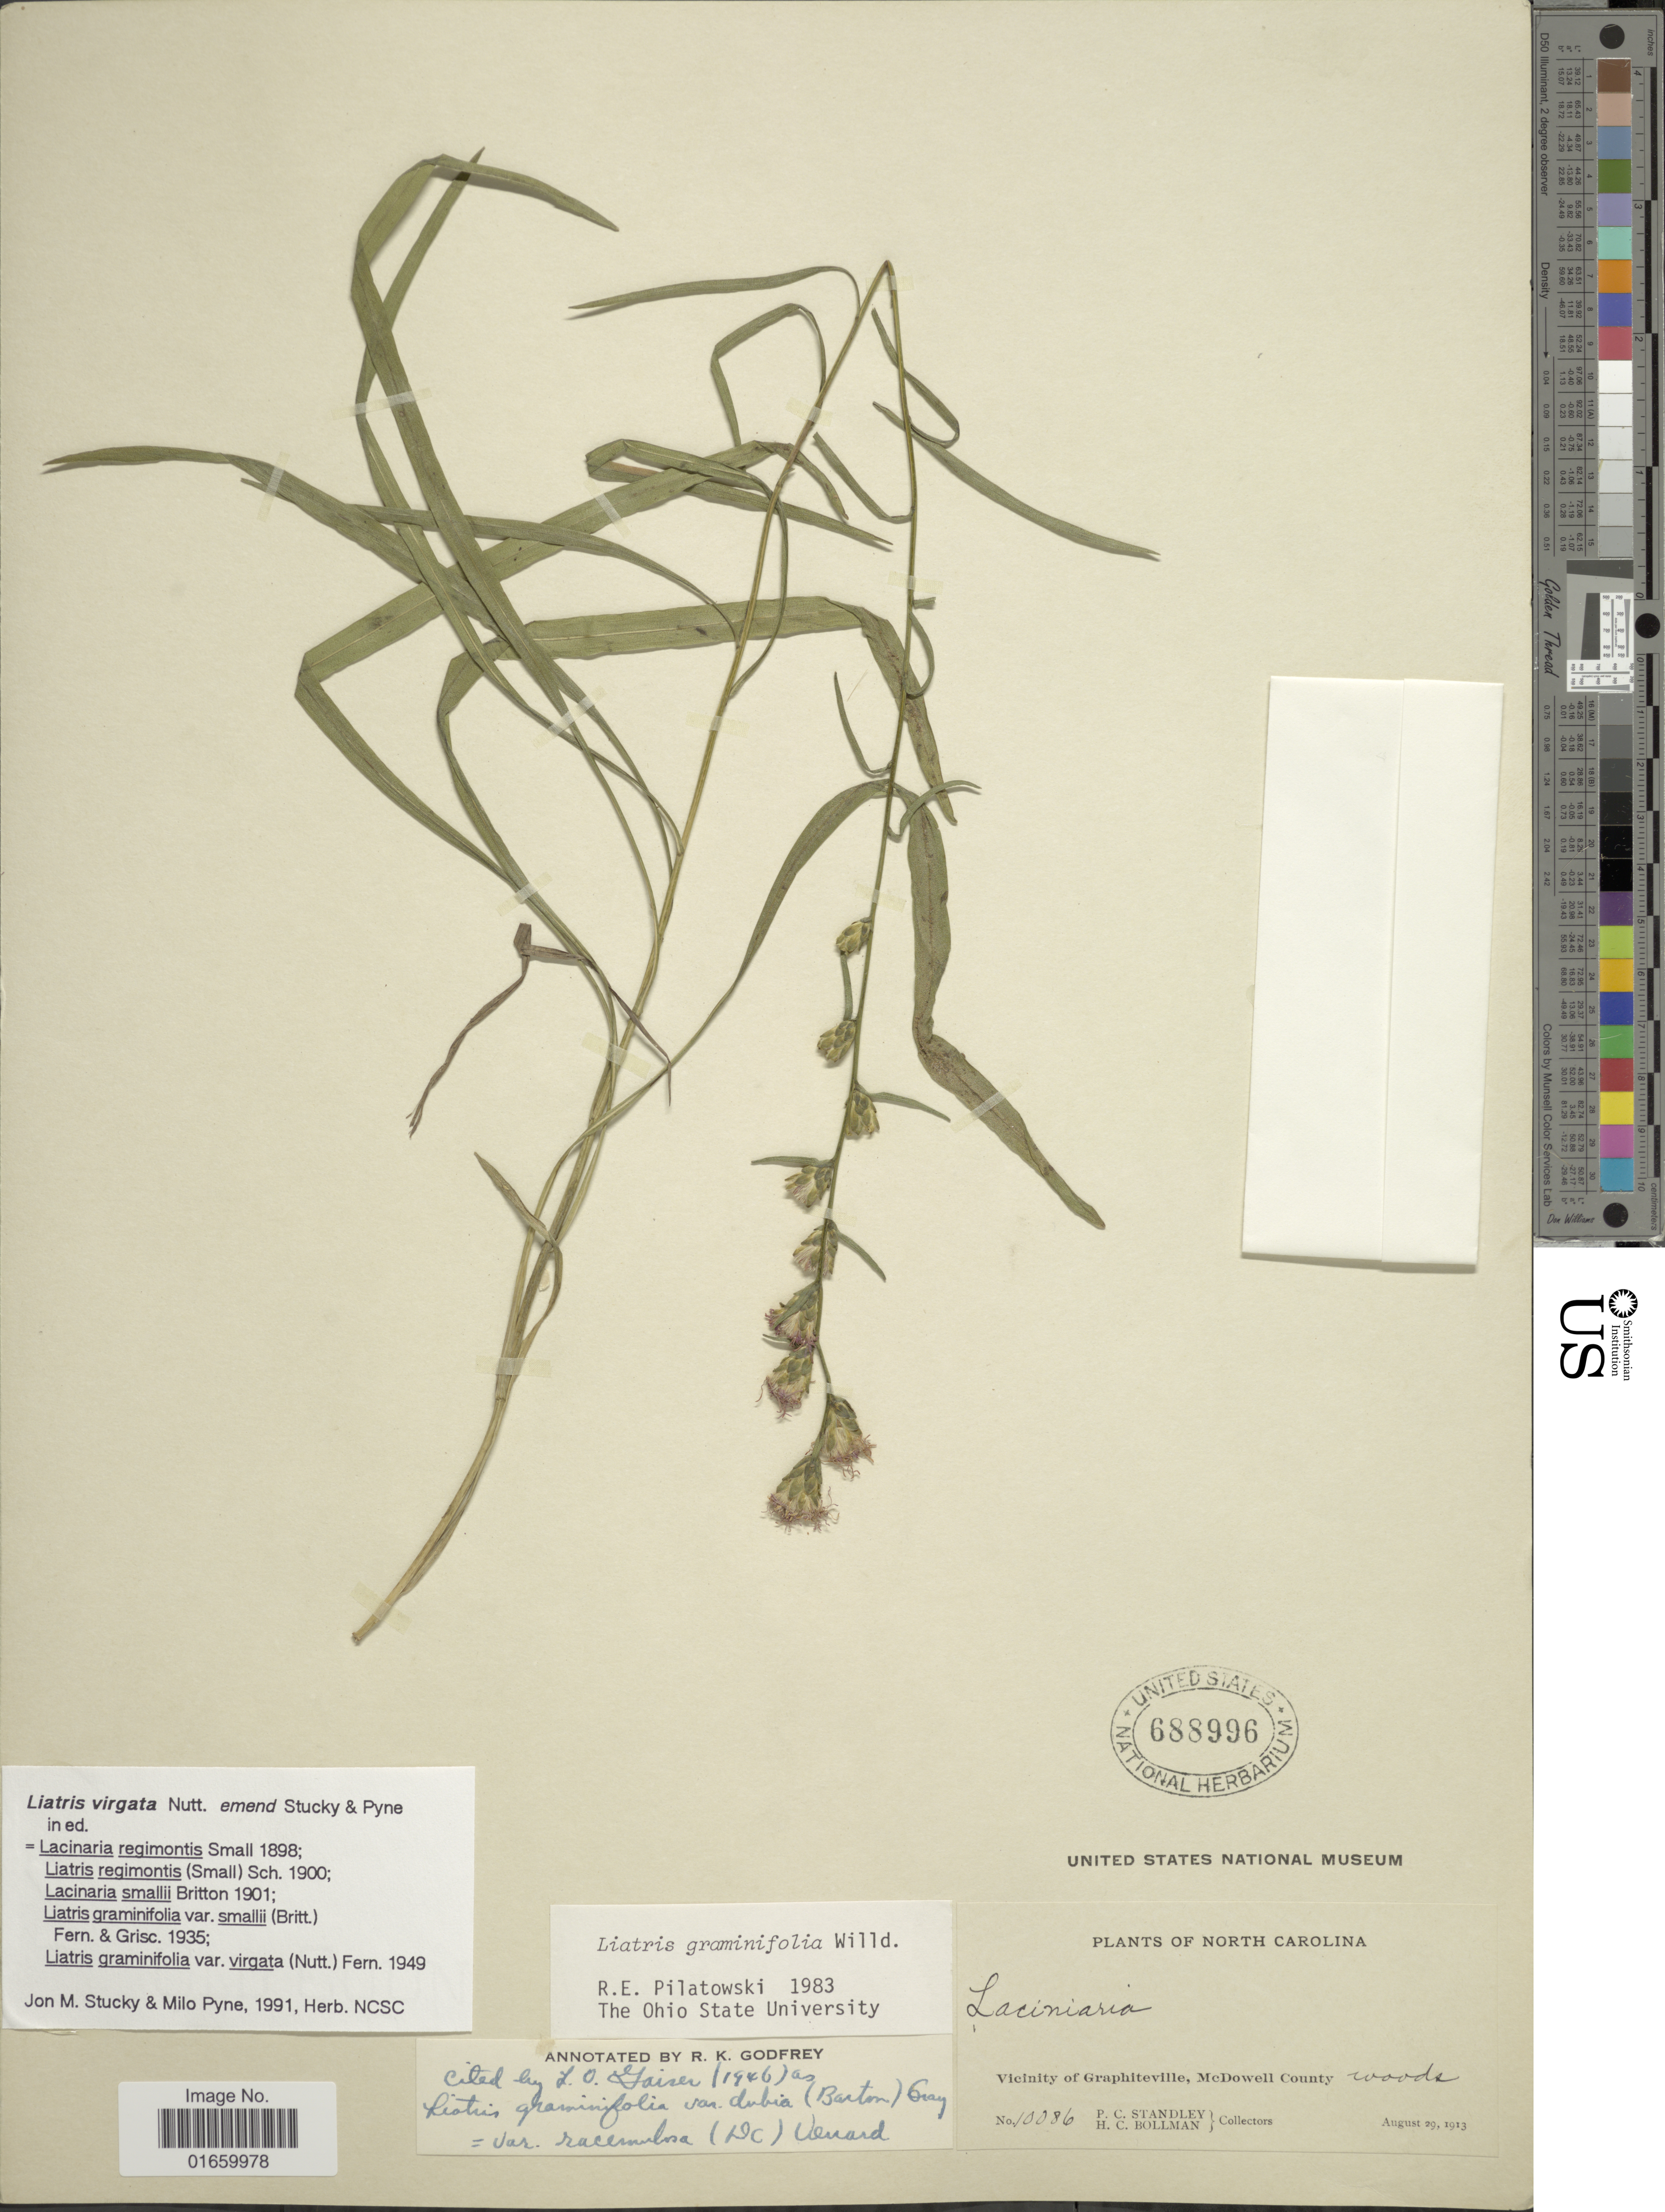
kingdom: Plantae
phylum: Tracheophyta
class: Magnoliopsida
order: Asterales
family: Asteraceae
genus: Liatris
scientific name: Liatris virgata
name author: Nutt.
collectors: P. C. Standley & H. C. Bollman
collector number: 10086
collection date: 1913-08-29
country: United States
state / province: North Carolina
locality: Vicinity of Graphiteville, McDowell County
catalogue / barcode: US 688996